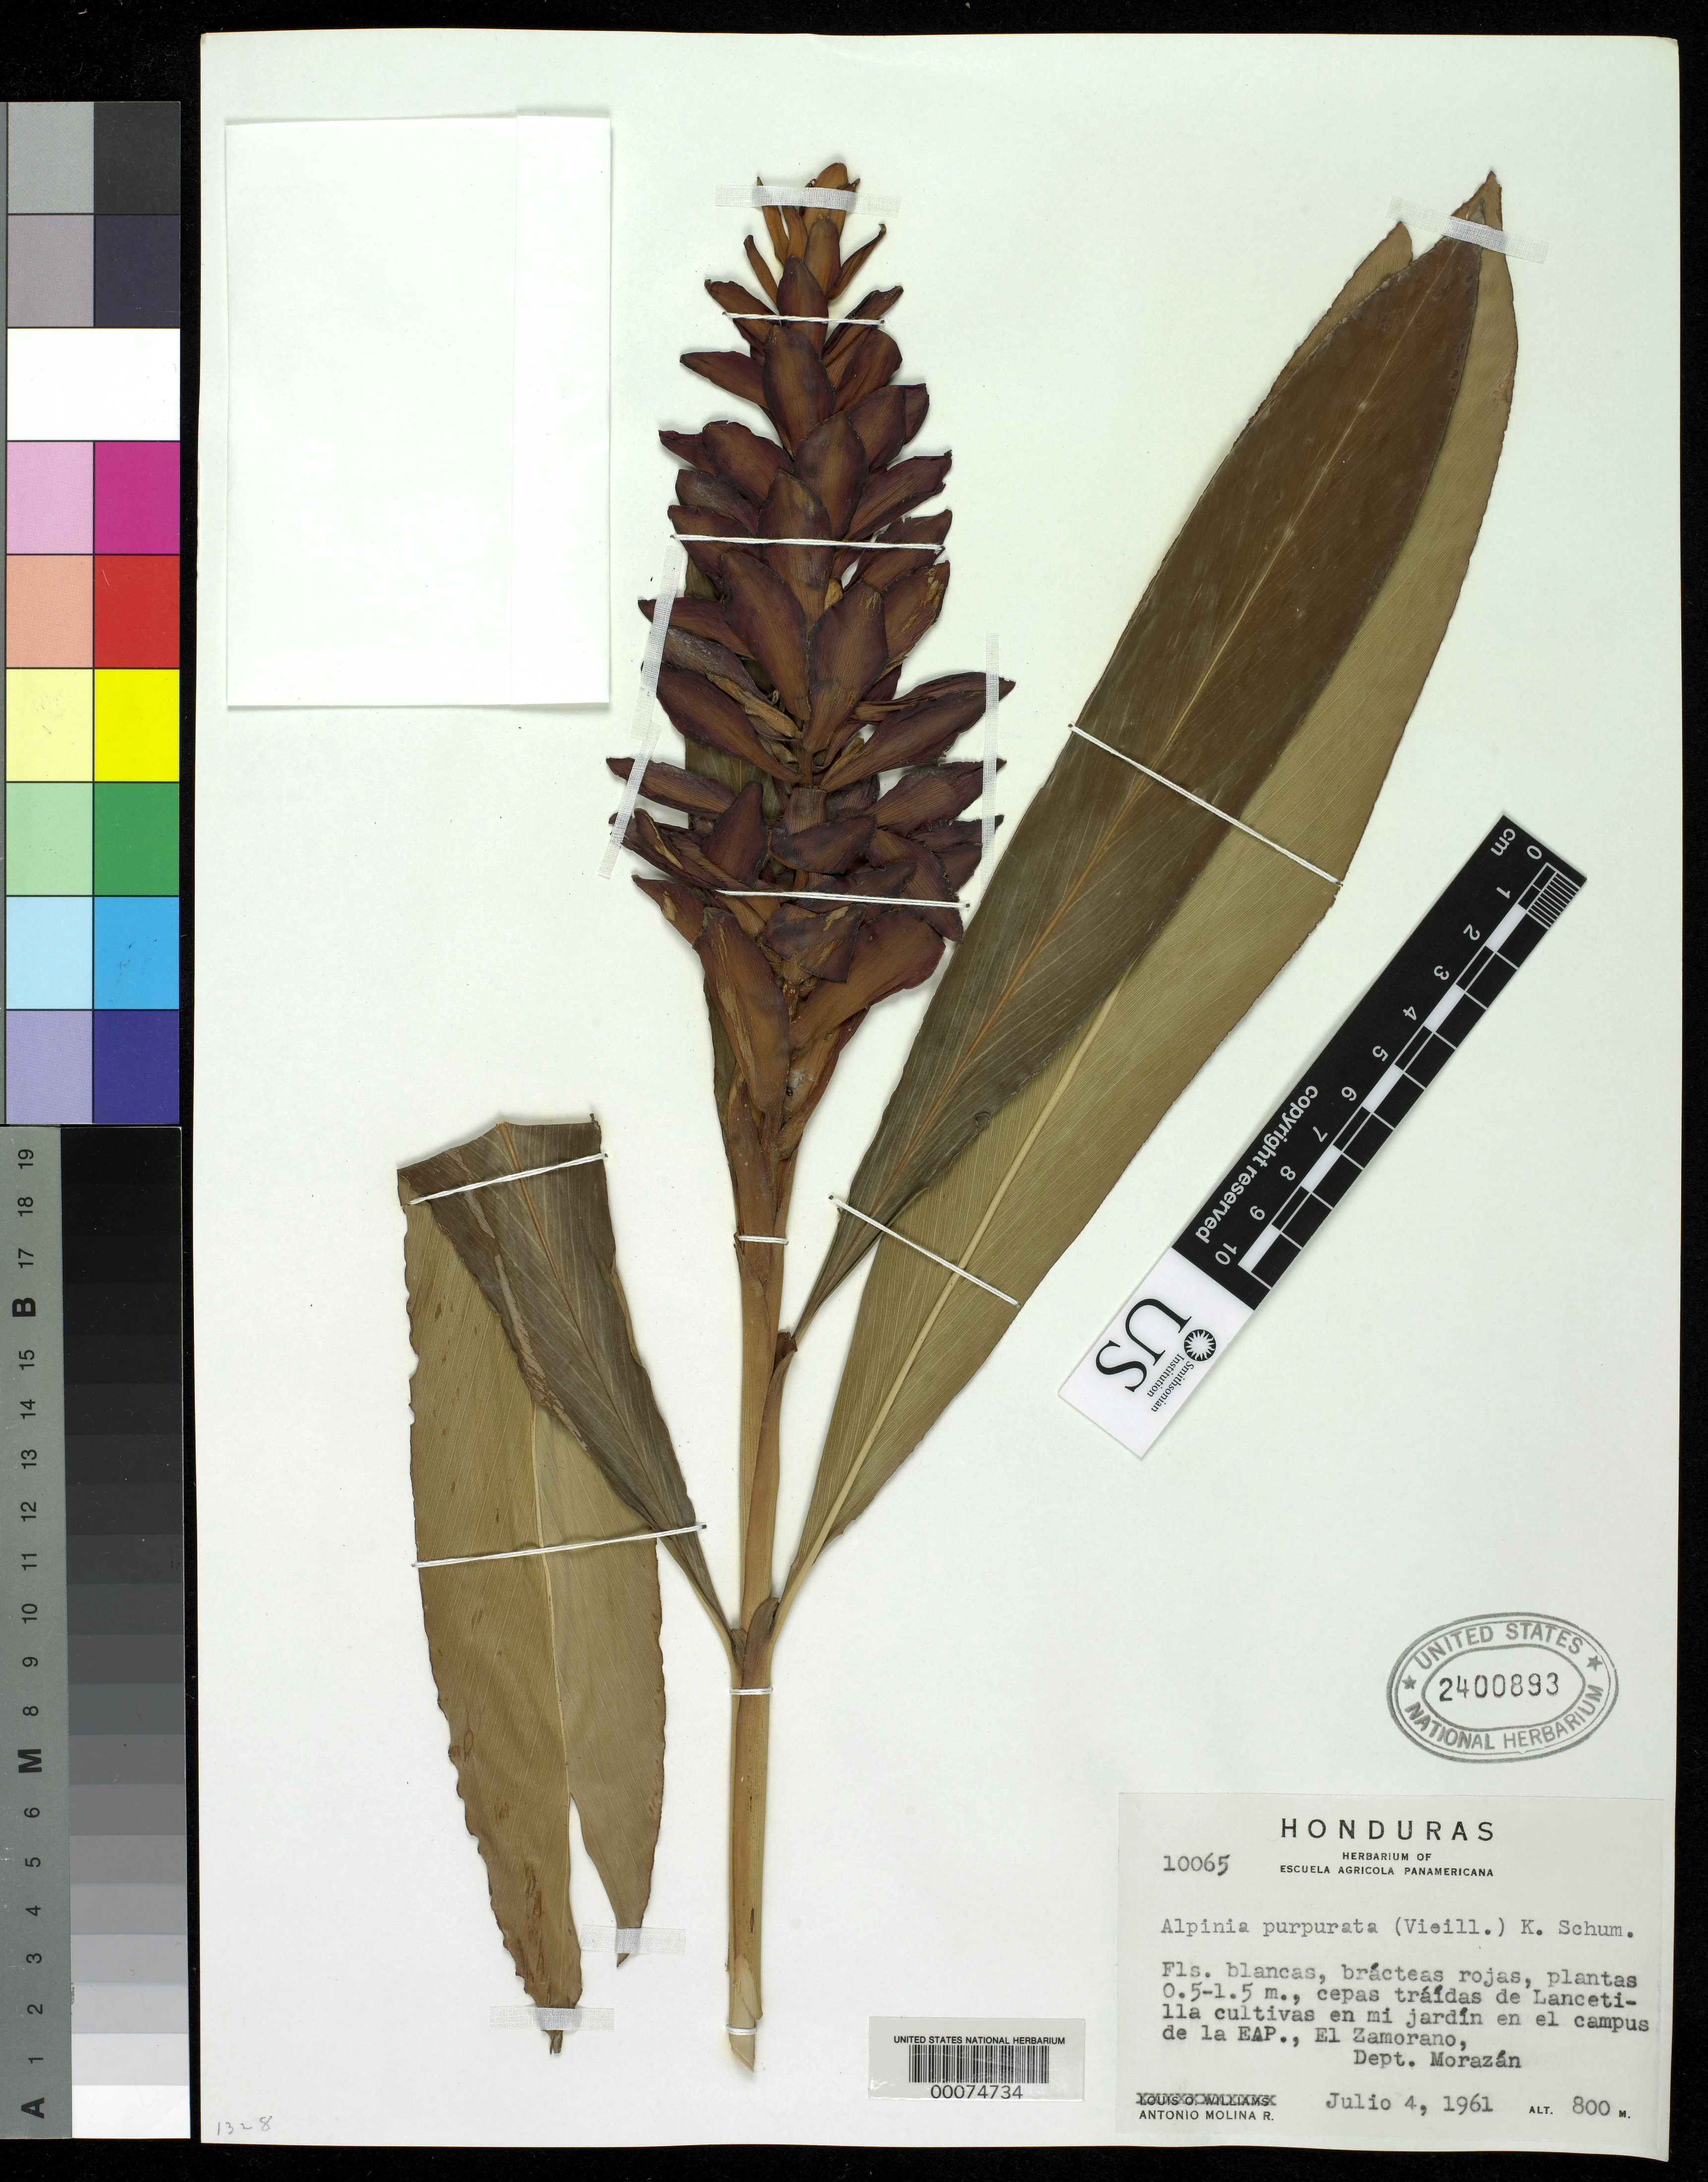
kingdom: Plantae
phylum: Tracheophyta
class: Liliopsida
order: Zingiberales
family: Zingiberaceae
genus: Alpinia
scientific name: Alpinia purpurata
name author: (Veill.) K. Schum.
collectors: A. Molina R.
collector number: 10065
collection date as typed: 04 Jul 1961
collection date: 1961-07-04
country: Honduras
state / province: Fco. Morazán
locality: Cepas traidas de Lancetilla cultivas en mi jardin en el campus de la EAP, El Zamorano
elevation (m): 800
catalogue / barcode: US 2400893